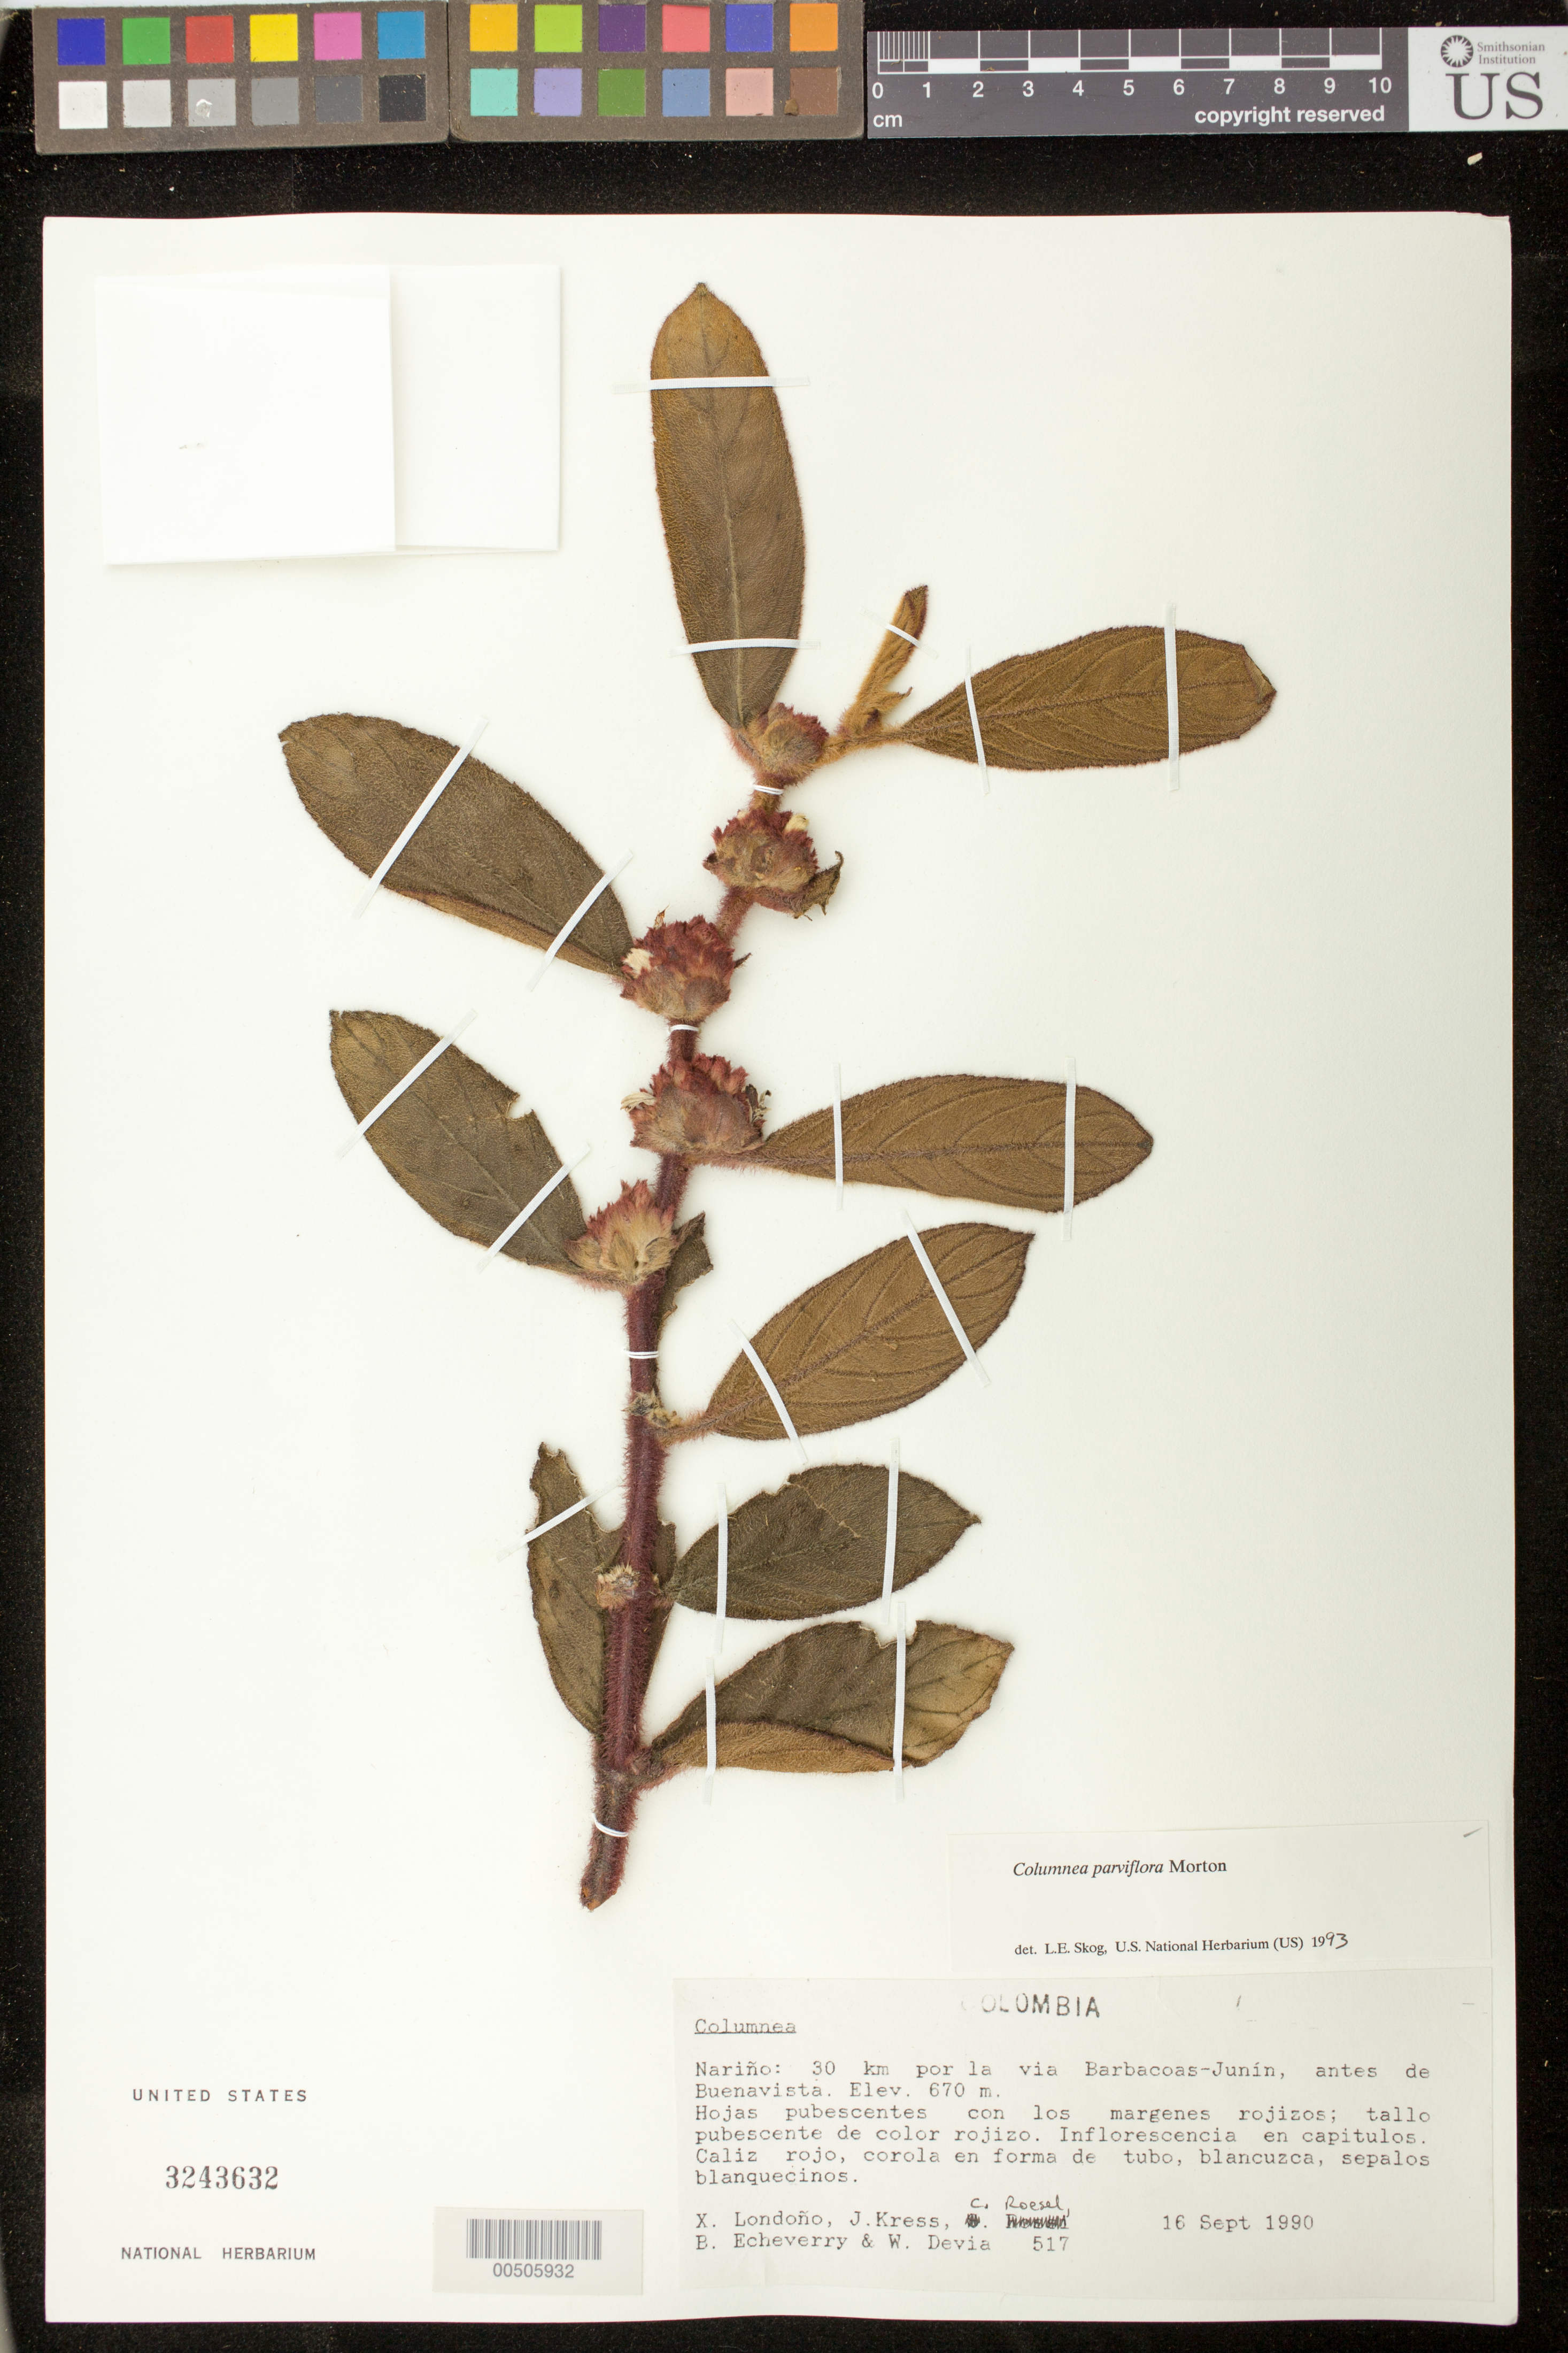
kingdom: Plantae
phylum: Tracheophyta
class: Magnoliopsida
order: Lamiales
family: Gesneriaceae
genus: Columnea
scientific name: Columnea herthae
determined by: Clark, J. L.; Skog, Laurence E.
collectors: X. Londoño, W. J. Kress, C. S. Roesel, B. Echeverry & W. Devia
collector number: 517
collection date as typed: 16 Sep 1990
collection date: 1990-09-16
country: Colombia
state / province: Nariño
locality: Barbacoas - Junin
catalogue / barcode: US 3243632